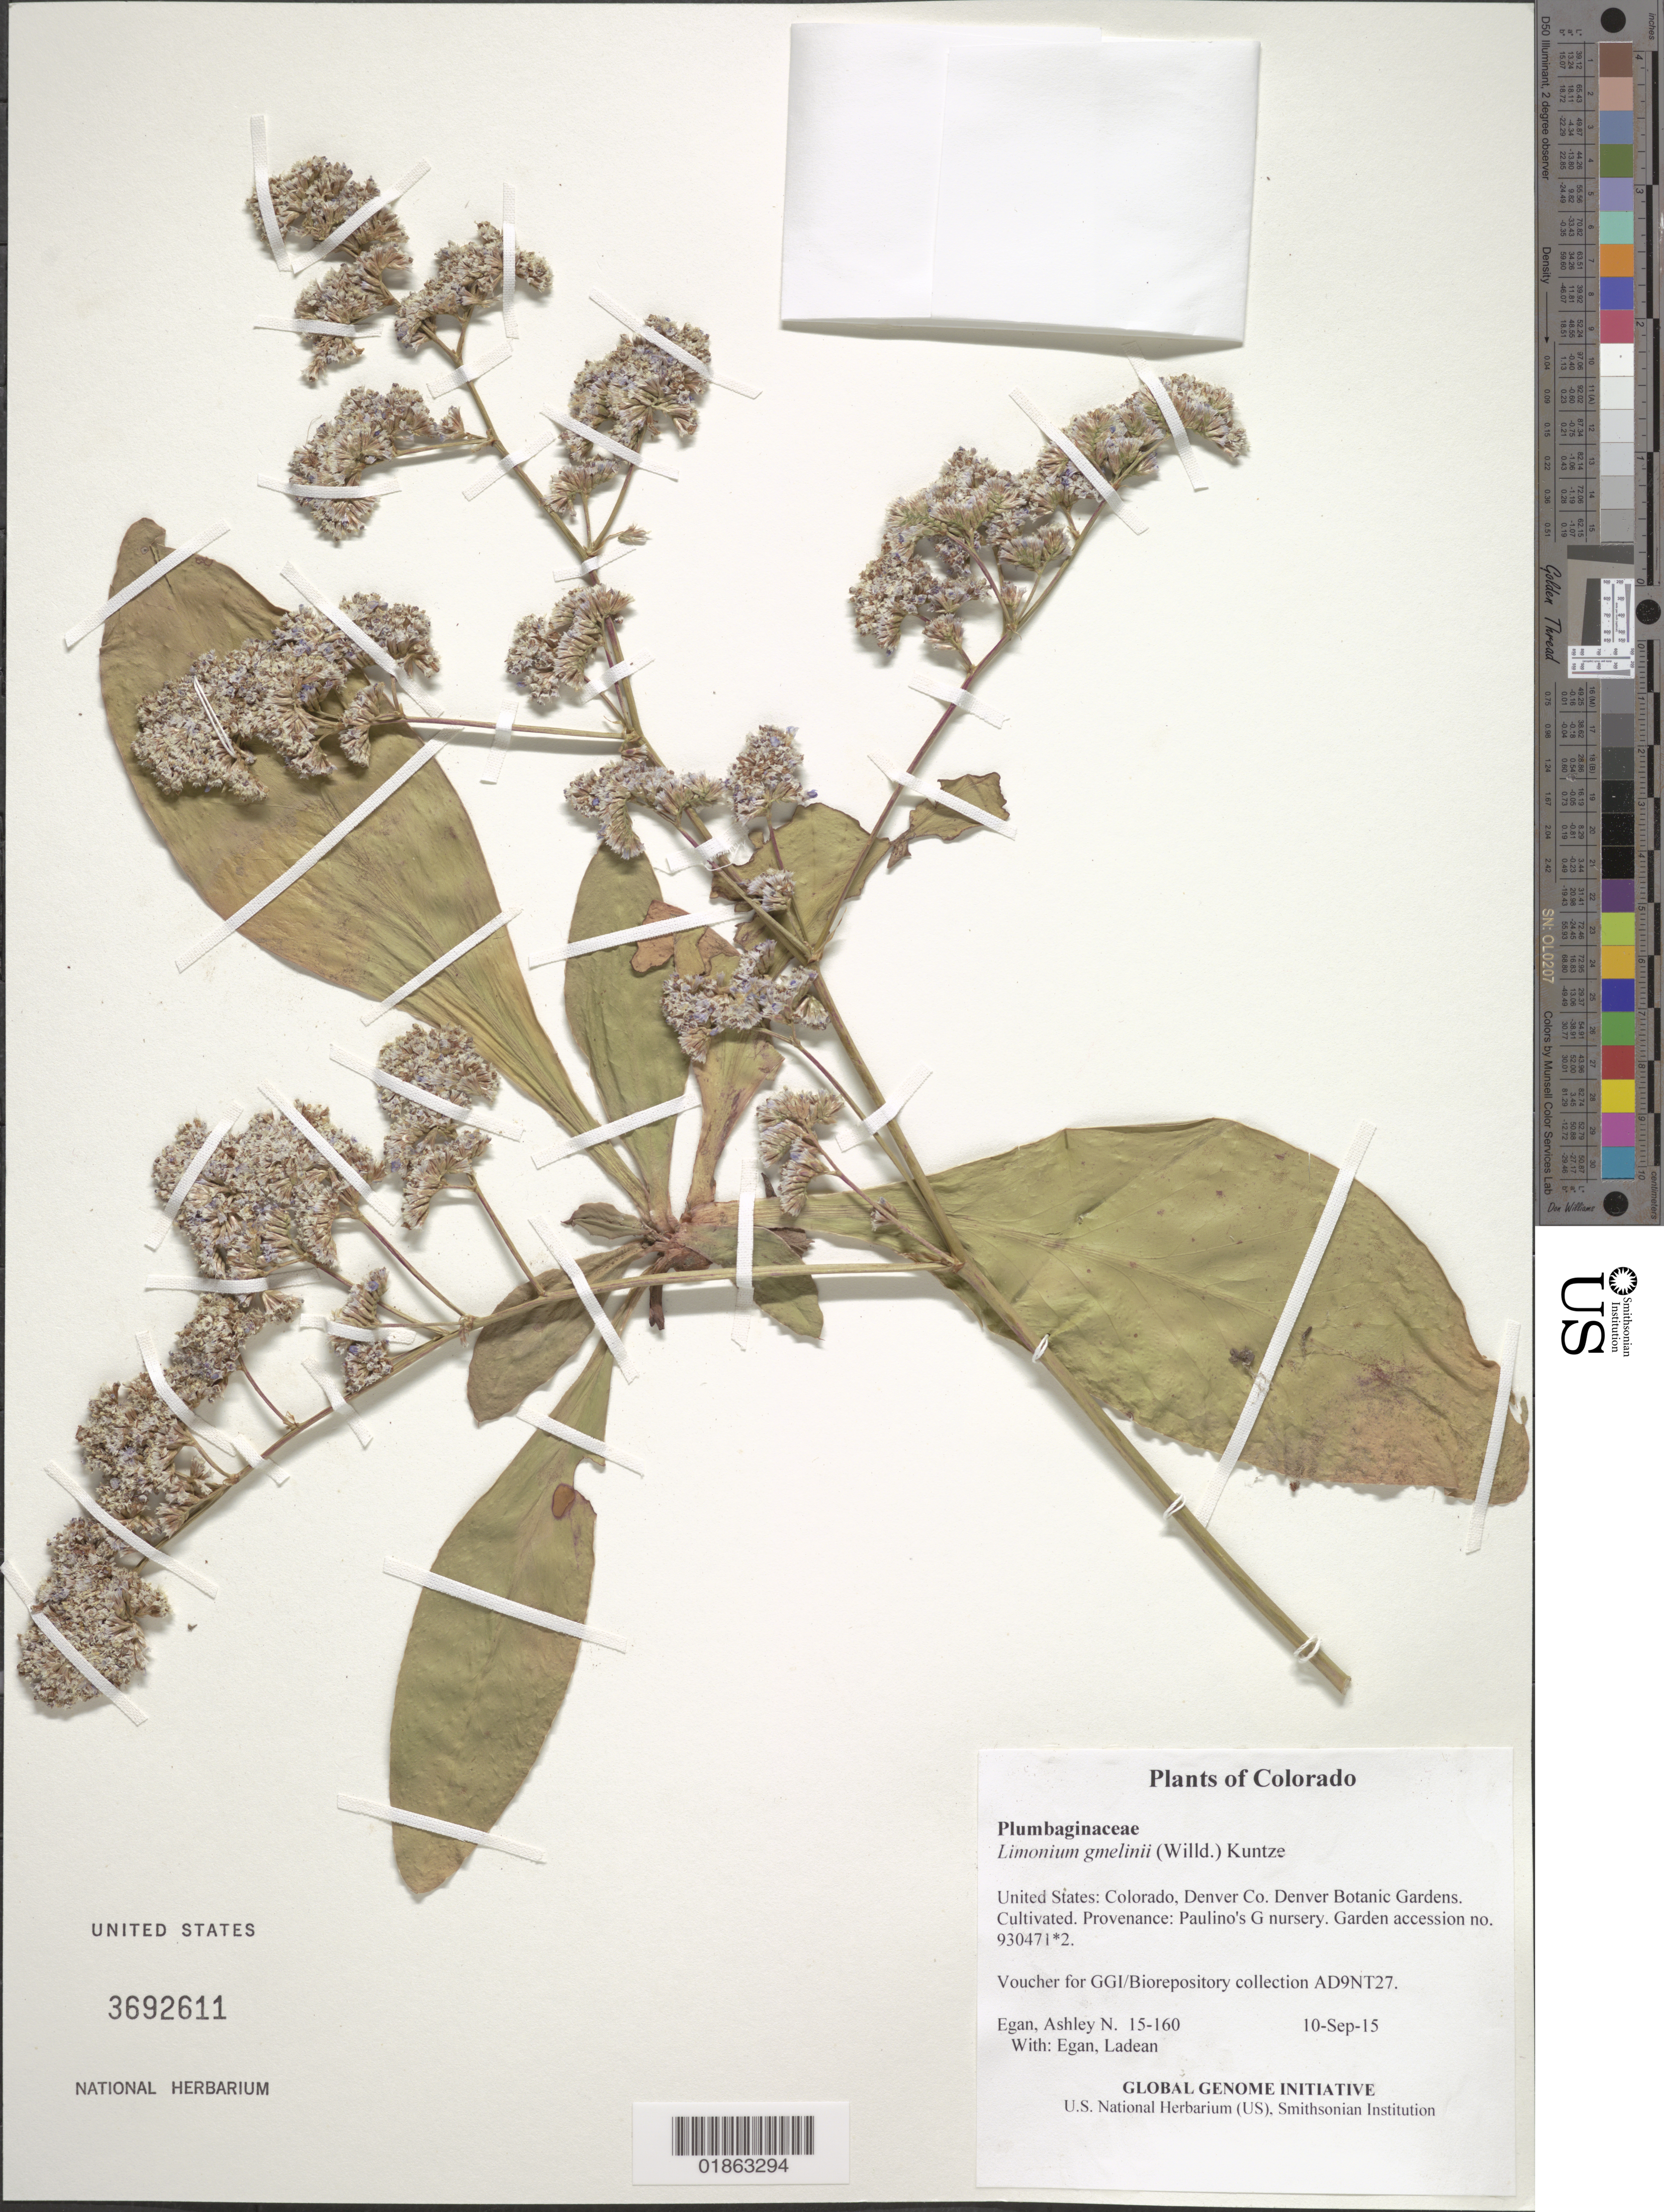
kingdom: Plantae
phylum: Tracheophyta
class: Magnoliopsida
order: Caryophyllales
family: Plumbaginaceae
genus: Limonium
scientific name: Limonium gmelinii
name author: (Willd.) Kuntze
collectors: A. N. Egan & L. Egan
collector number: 15-160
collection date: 2015-09-10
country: United States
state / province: Colorado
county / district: Denver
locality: Denver Botanic Gardens. Cultivated. Provenance: Paulino's G nursery. Garden accession no. 930471.2.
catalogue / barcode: US 3692611